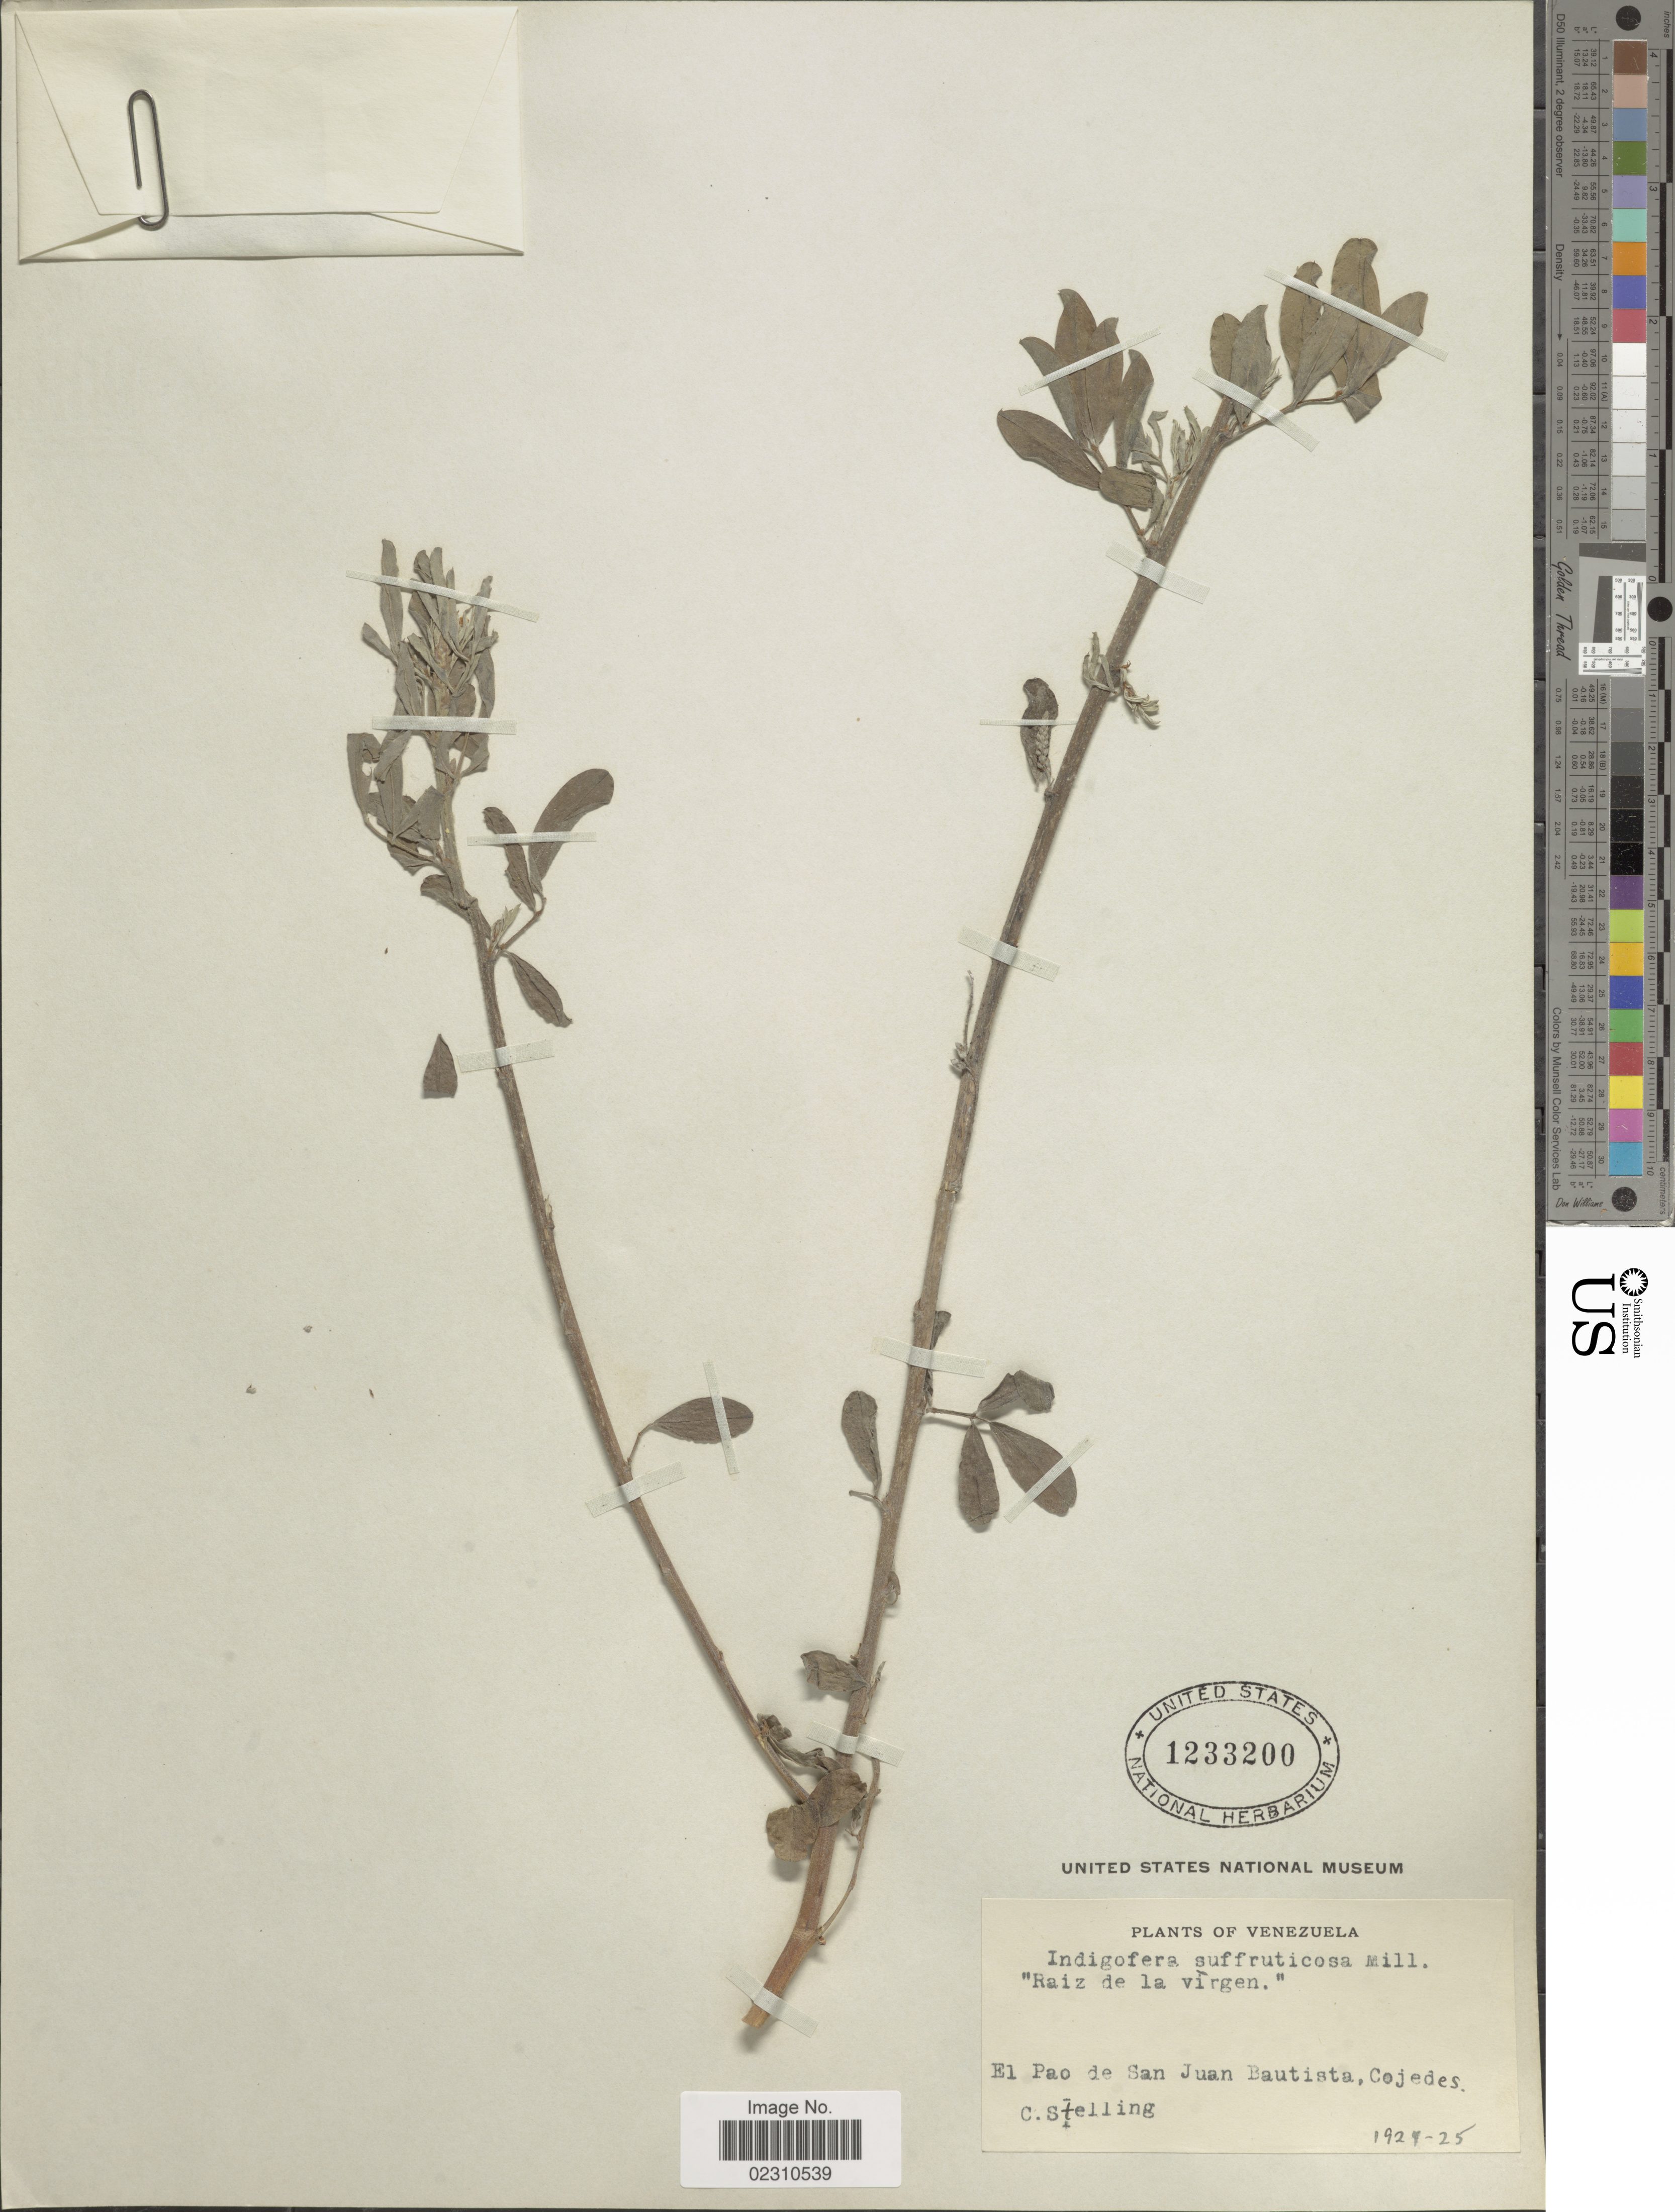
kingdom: Plantae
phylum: Tracheophyta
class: Magnoliopsida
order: Fabales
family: Fabaceae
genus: Indigofera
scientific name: Indigofera suffruticosa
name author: Mill.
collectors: C. Stelling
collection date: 1924/1925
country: Venezuela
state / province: Cojedes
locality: Venezuela El Pao de San Juan Bautista, Cojedes.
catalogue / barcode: US 1233200